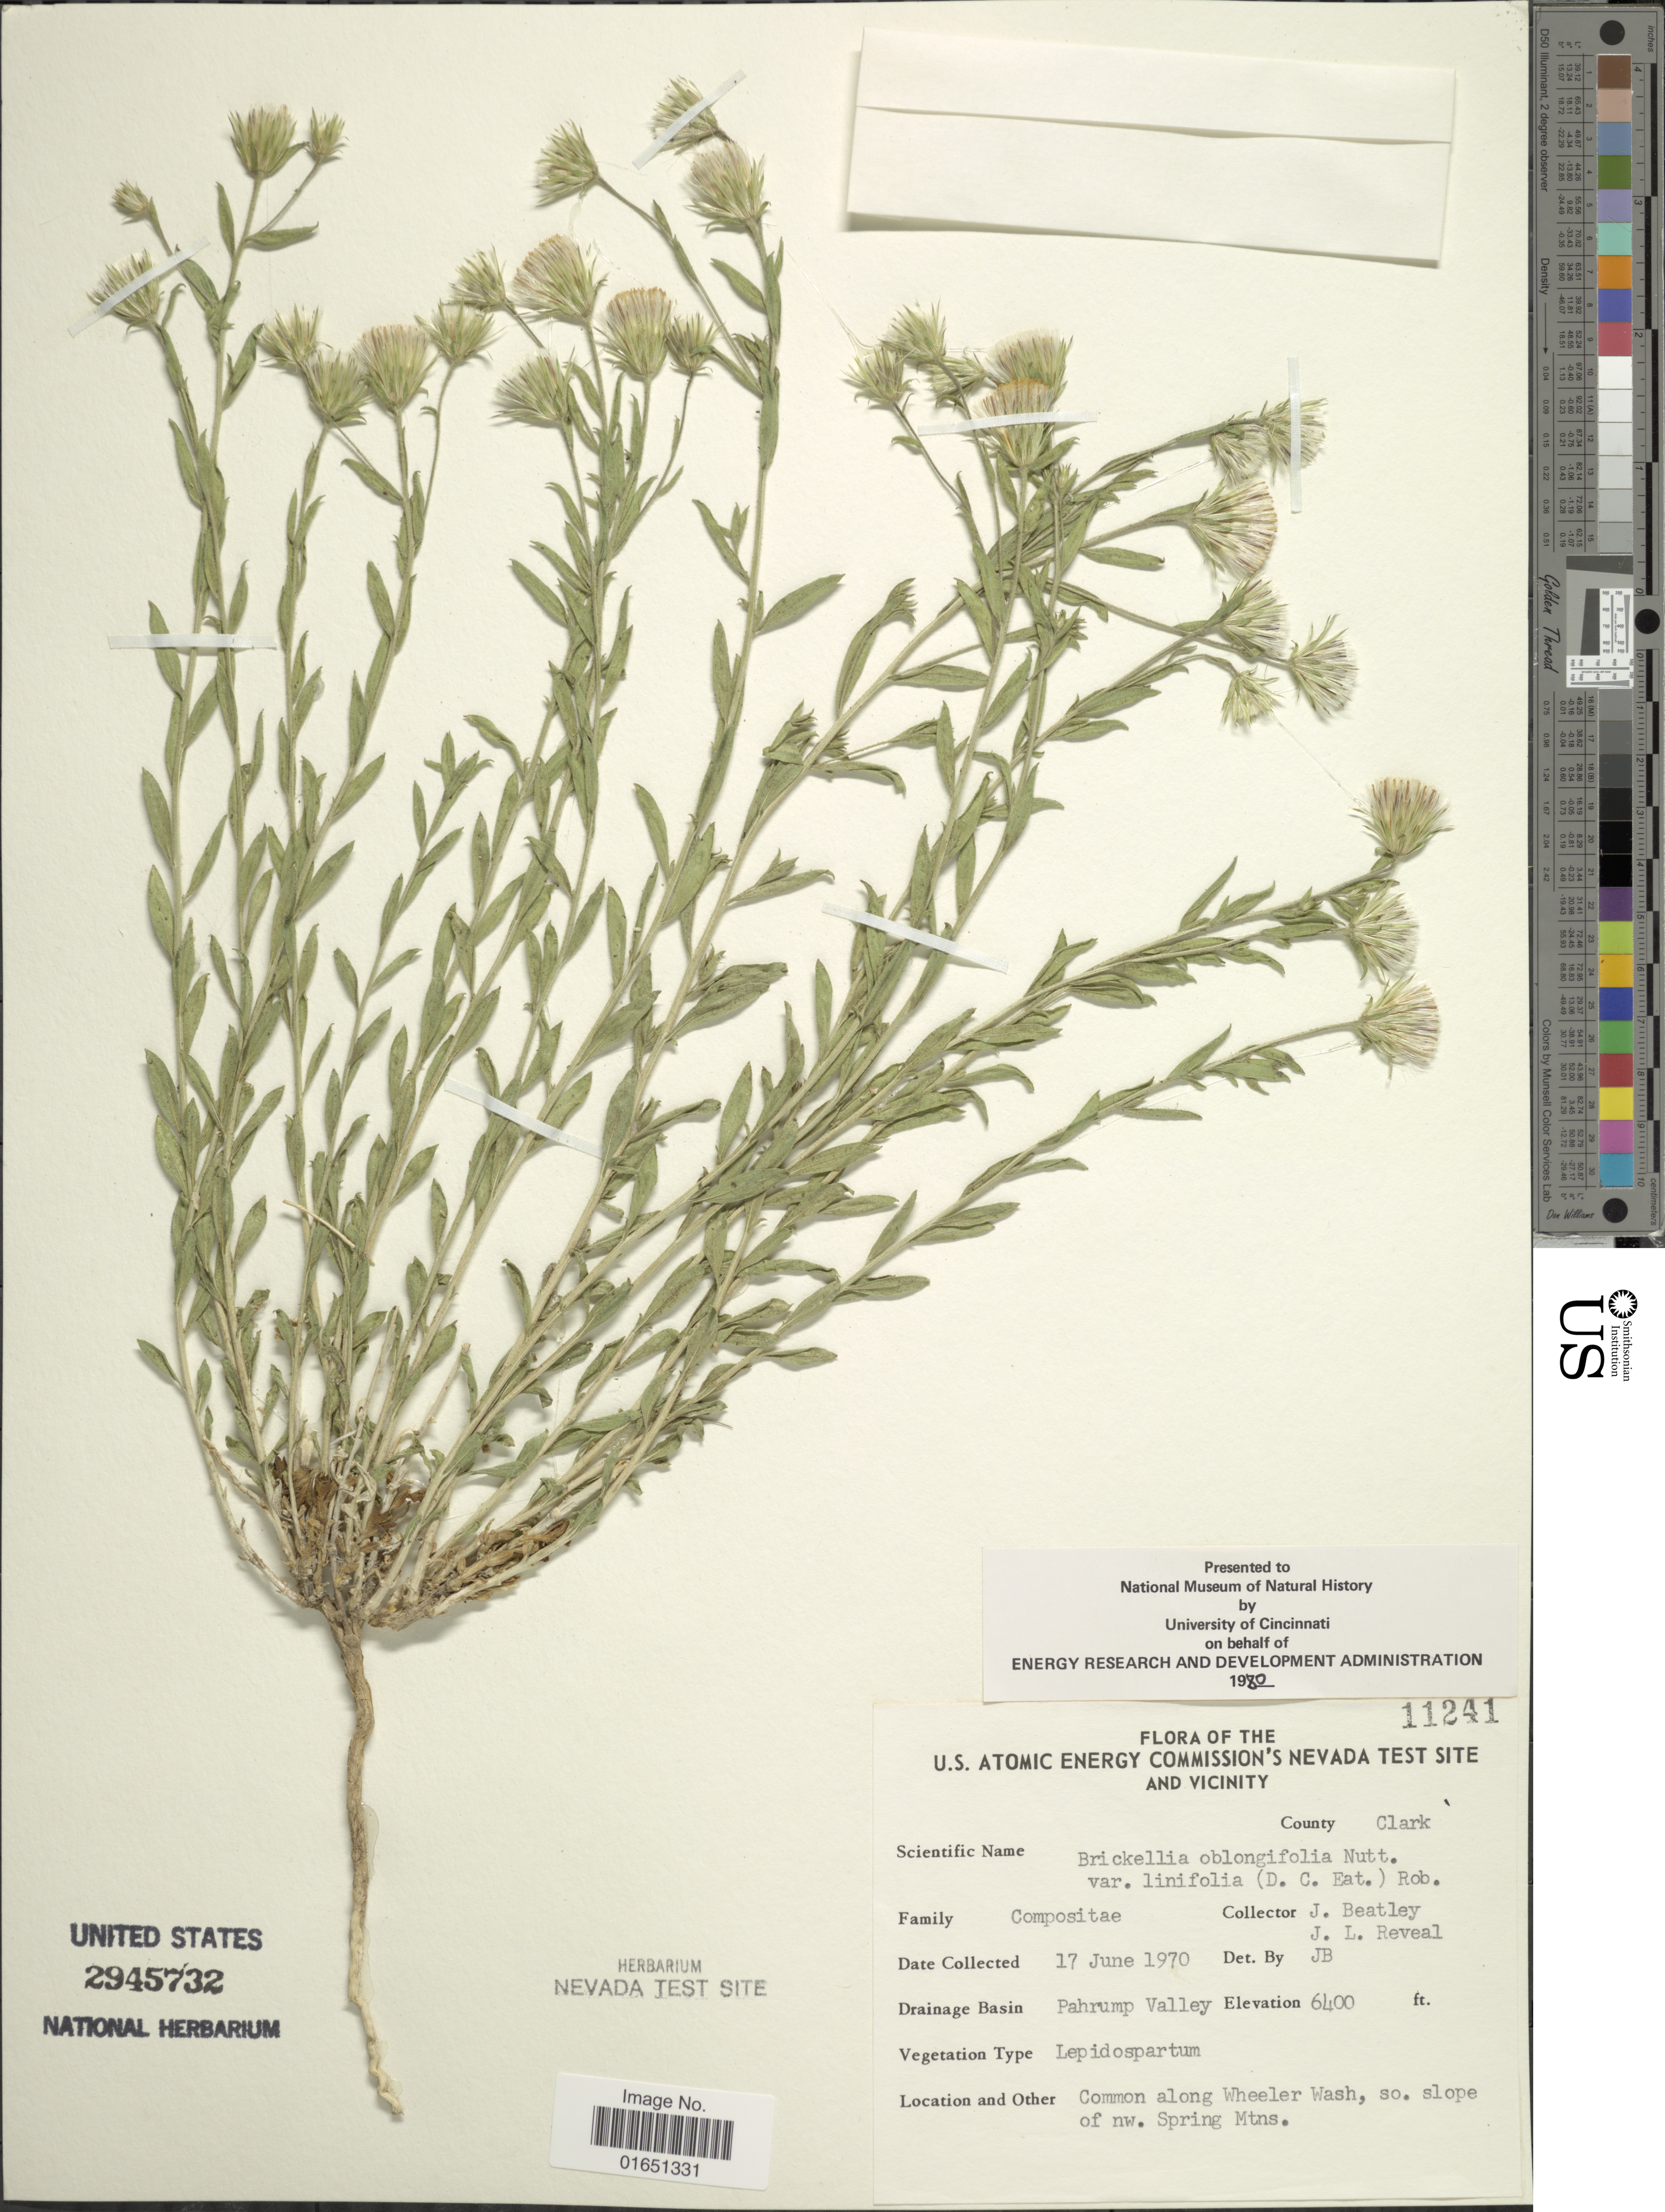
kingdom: Plantae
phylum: Tracheophyta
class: Magnoliopsida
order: Asterales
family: Asteraceae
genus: Brickellia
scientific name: Brickellia oblongifolia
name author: Nutt.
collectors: J. C. Beatley & J. L. Reveal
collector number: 11241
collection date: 1970-06-17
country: United States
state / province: Nevada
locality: The U.S. Atomic Energy Commission's Nevada Test Site and vicinity, County Clark, Drainage Basin Pahrump Valley, Common along Wheeler Wash, so. slope of nw. Spring Mtns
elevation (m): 1951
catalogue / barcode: US 2945732